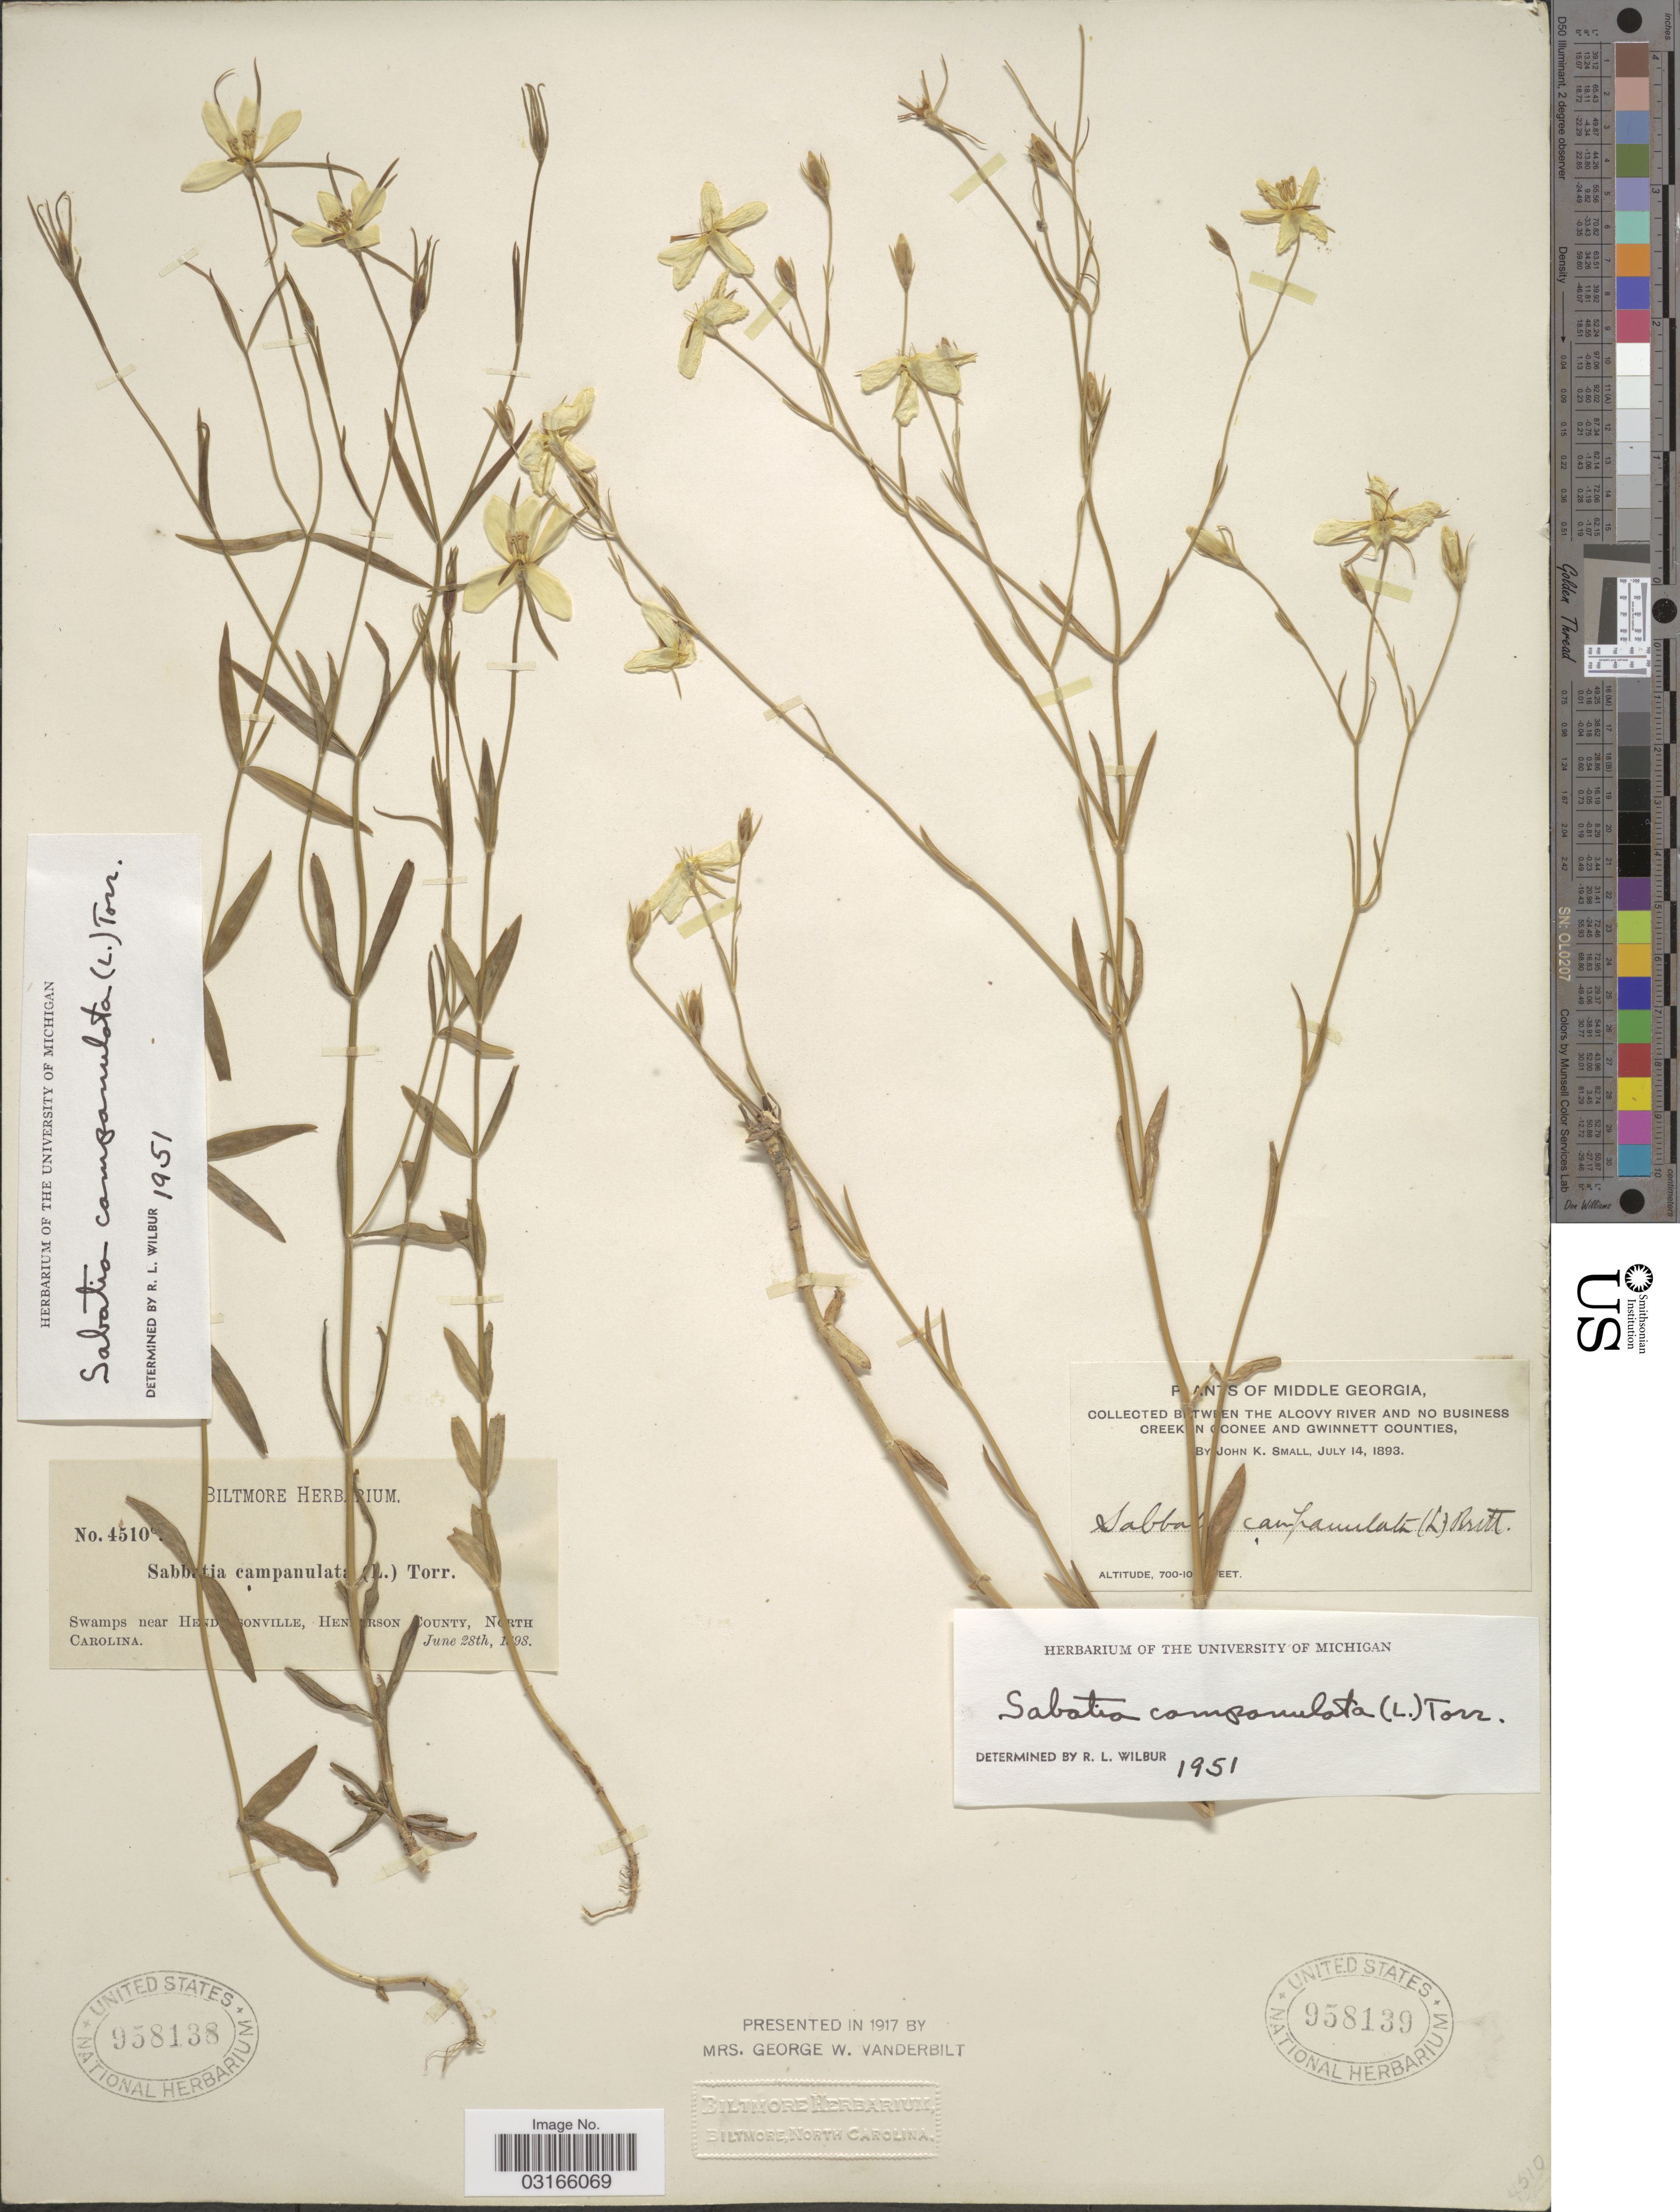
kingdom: Plantae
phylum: Tracheophyta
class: Magnoliopsida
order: Gentianales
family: Gentianaceae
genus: Sabatia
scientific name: Sabatia campanulata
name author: (L.) Torr.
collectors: ex herb. Biltmore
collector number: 4510e*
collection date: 1898-06-28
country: United States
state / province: North Carolina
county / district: Henderson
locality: Swamps near Hendersonville.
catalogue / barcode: US 958138